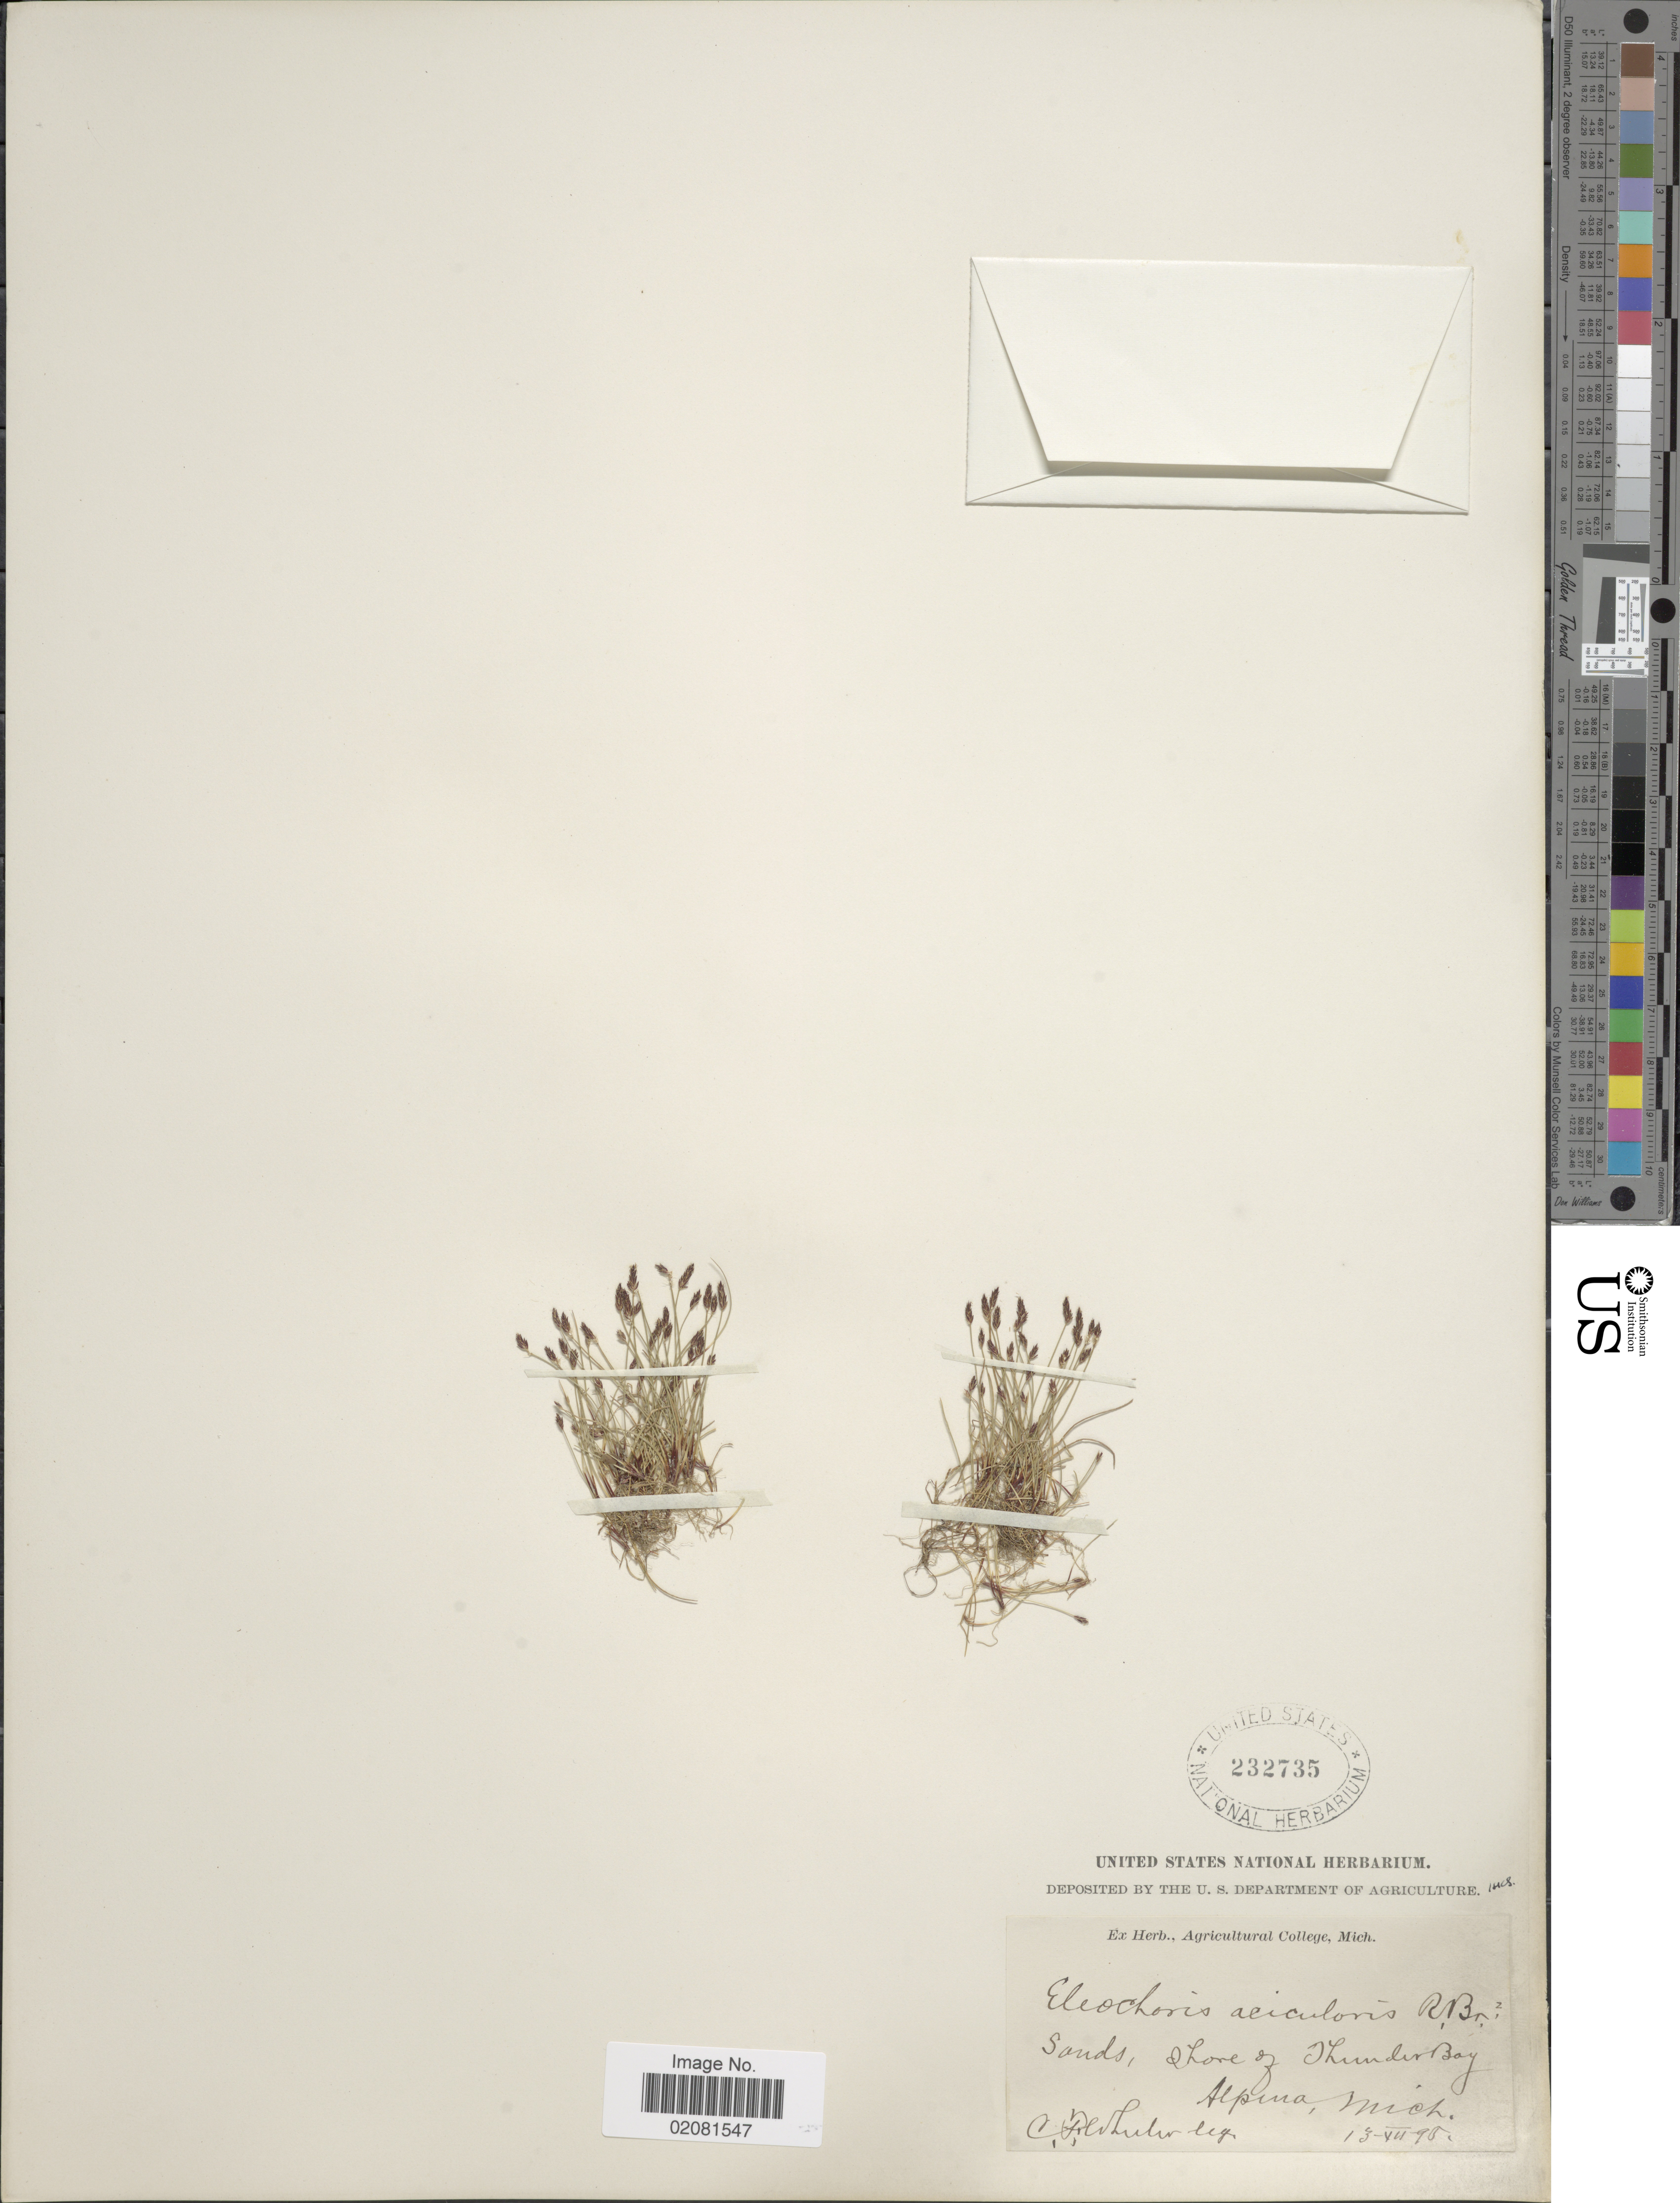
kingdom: Plantae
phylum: Tracheophyta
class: Liliopsida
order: Poales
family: Cyperaceae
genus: Eleocharis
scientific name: Eleocharis acicularis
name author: (L.) Roem. & Schult.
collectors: C. Wheeler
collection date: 1890-12-13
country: United States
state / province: Michigan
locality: Sands, shore of Thunder Bay, Alpena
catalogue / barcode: US 232735